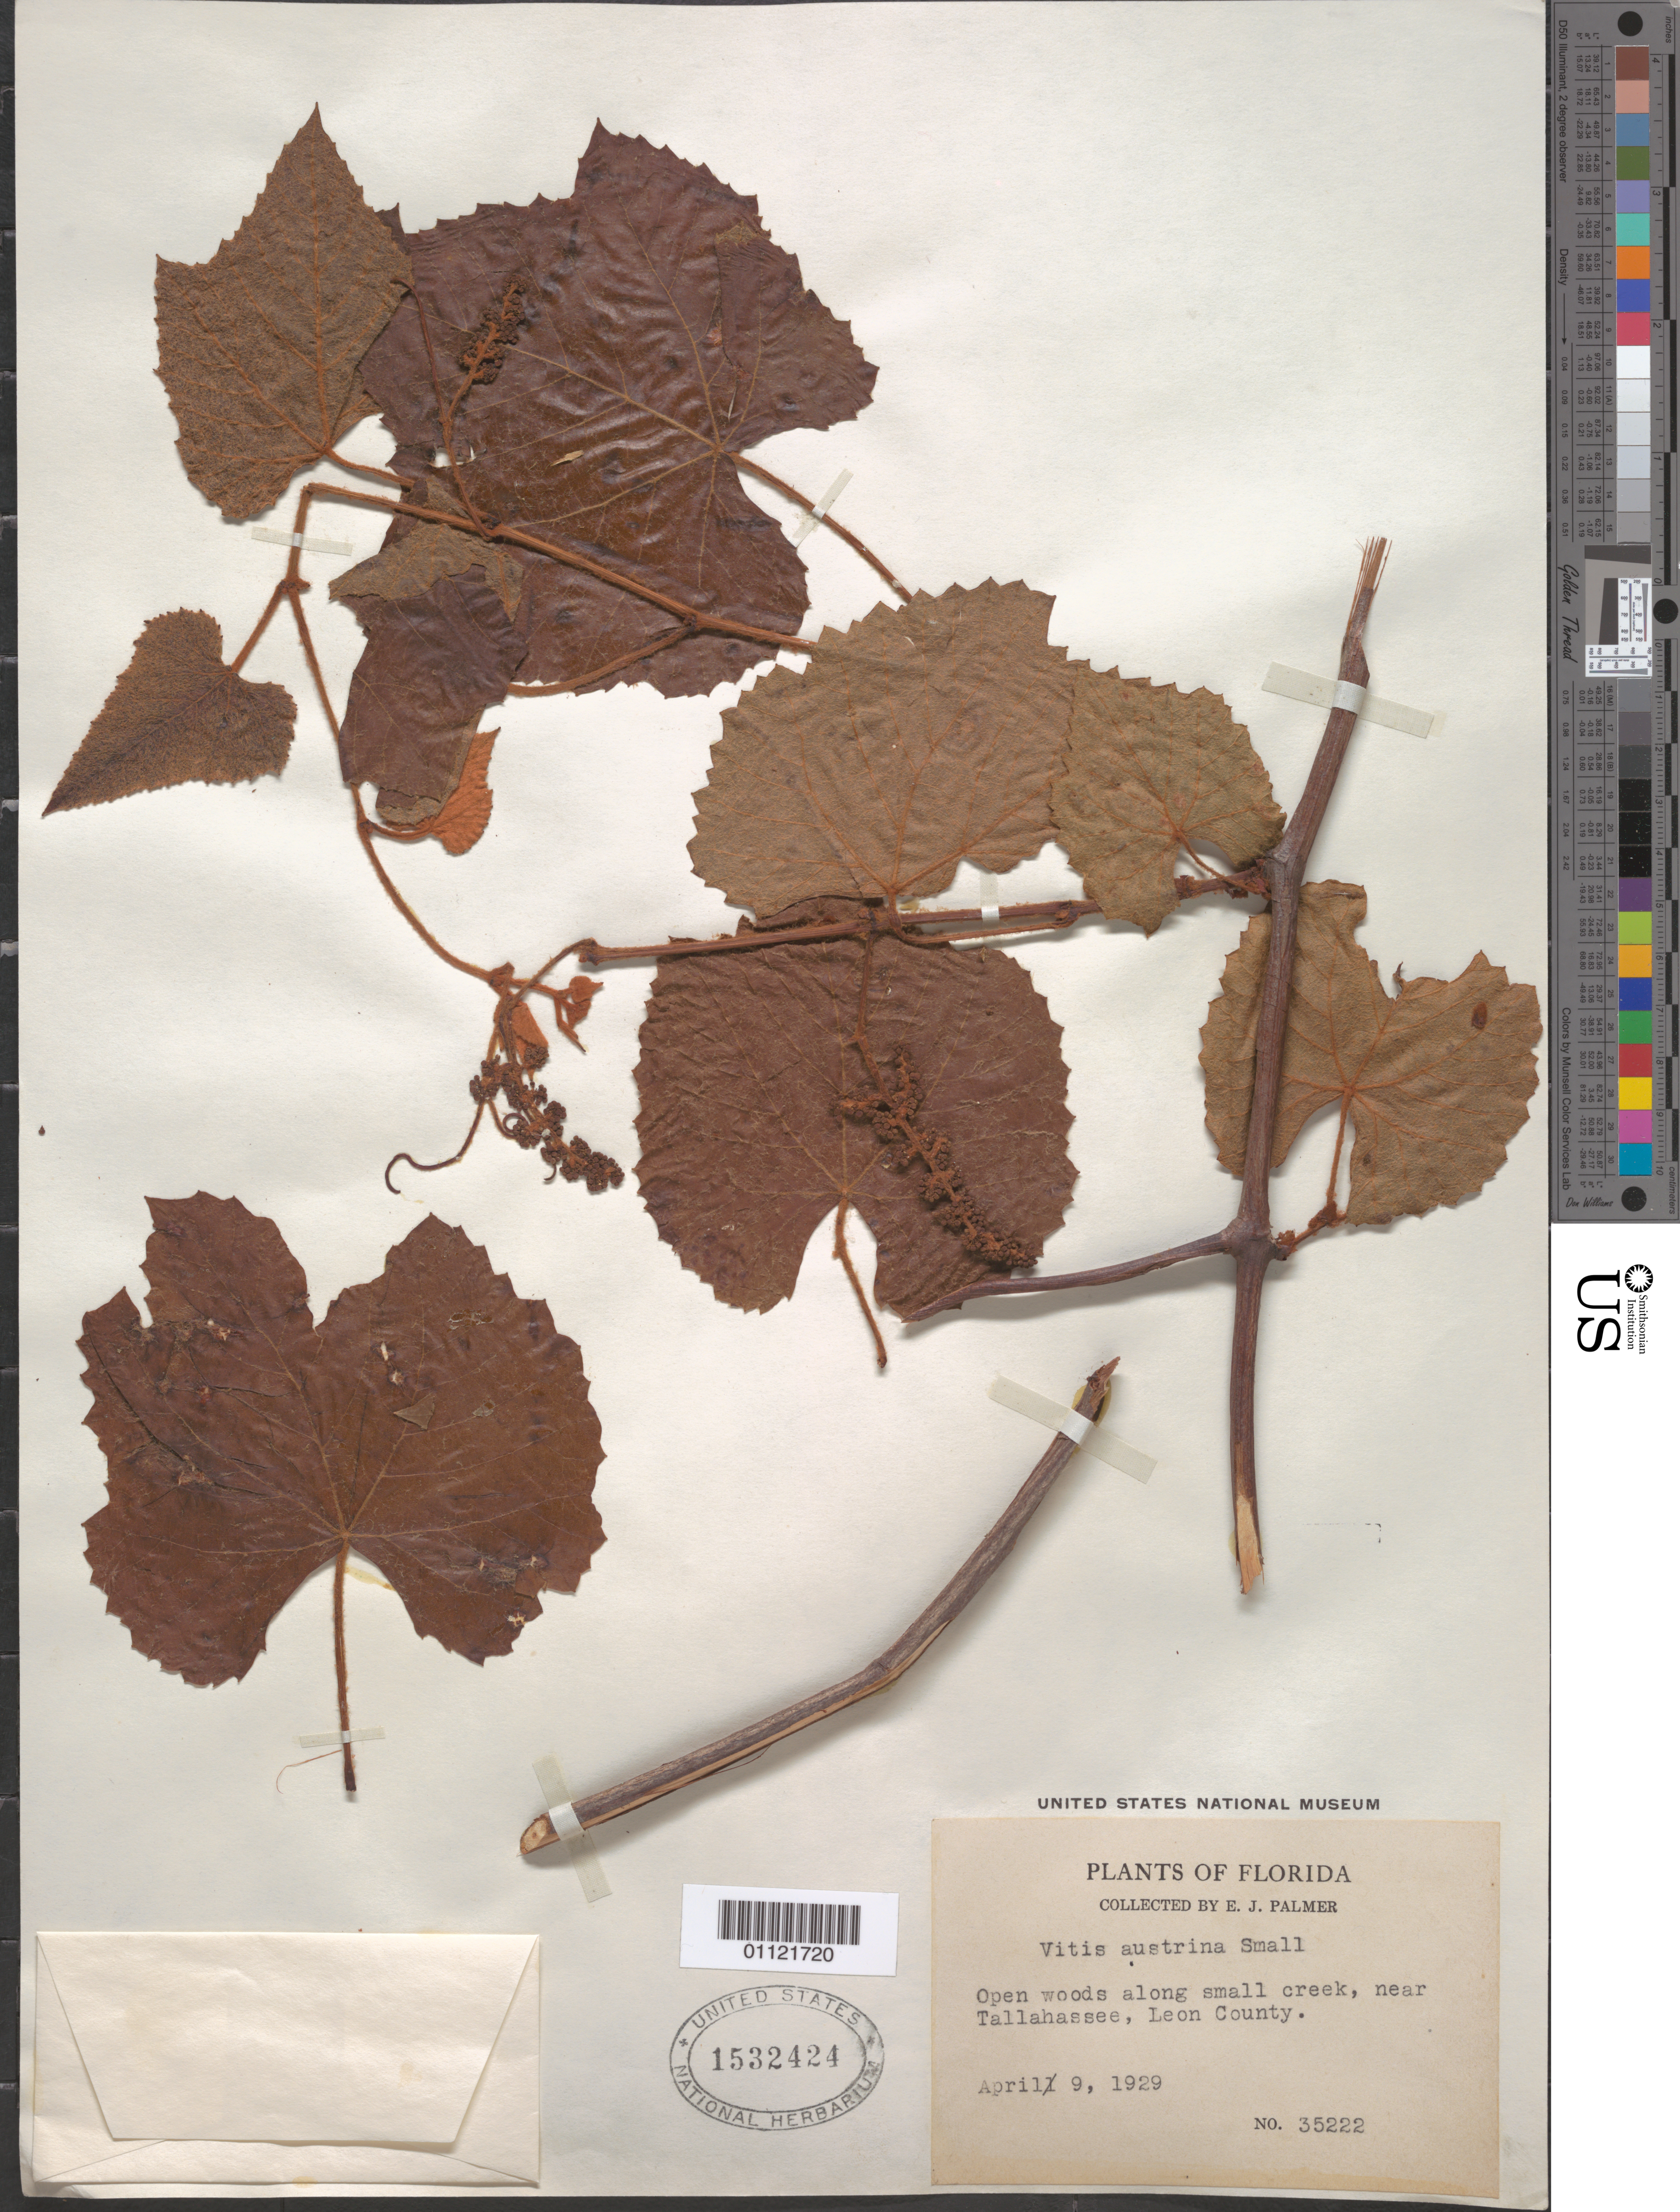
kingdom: Plantae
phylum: Tracheophyta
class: Magnoliopsida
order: Vitales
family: Vitaceae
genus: Vitis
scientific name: Vitis austrina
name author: Small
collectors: E. J. Palmer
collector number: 35222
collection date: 1929-04-09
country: United States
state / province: Florida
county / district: Leon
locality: near Tallahassee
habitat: Open woods along small creek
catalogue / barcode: US 1532424